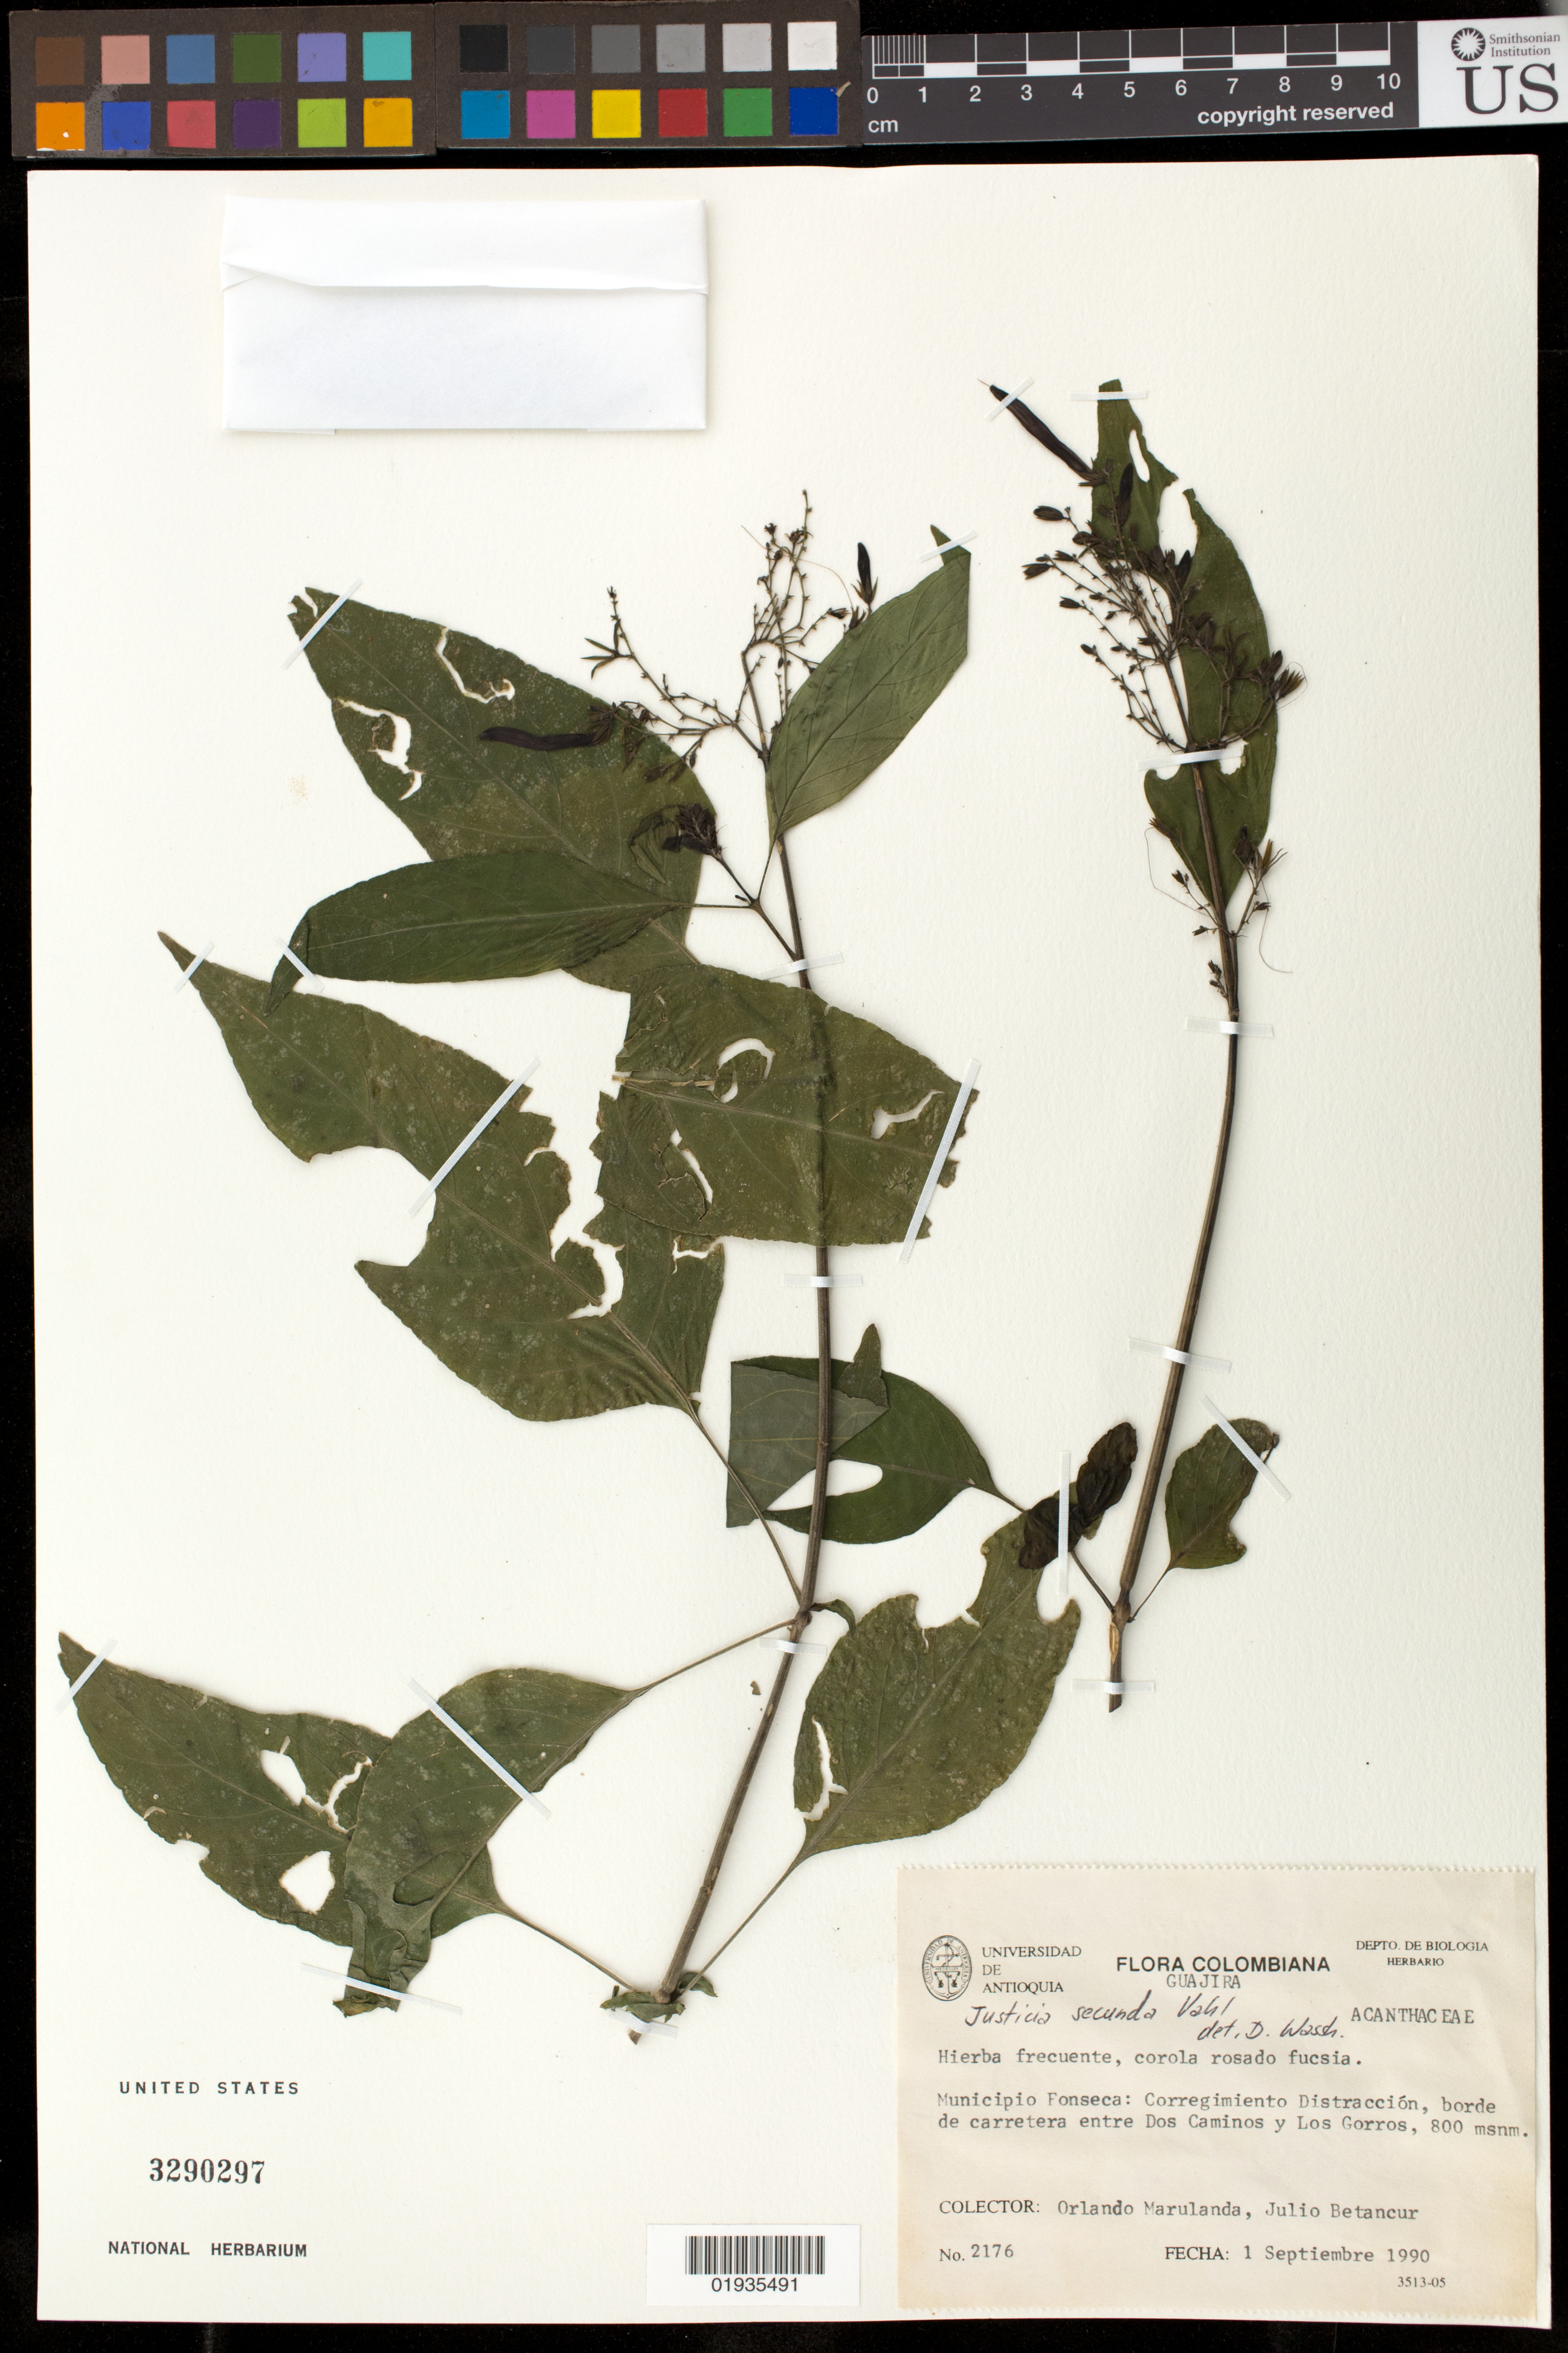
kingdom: Plantae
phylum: Tracheophyta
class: Magnoliopsida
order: Lamiales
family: Acanthaceae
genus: Justicia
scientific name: Justicia secunda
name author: Vahl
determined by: Wasshausen, Dieter C., (BOT), Smithsonian Institution - National Museum of Natural History (UNITED STATES)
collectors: O. Marulanda & J. C. Betancur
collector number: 2176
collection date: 1990-09-01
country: Colombia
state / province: La Guajira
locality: Mun. Fonseca; Corregimento Distracción, borde de carretera entre Dos Caminos y Los Corros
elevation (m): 800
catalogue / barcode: US 3290297